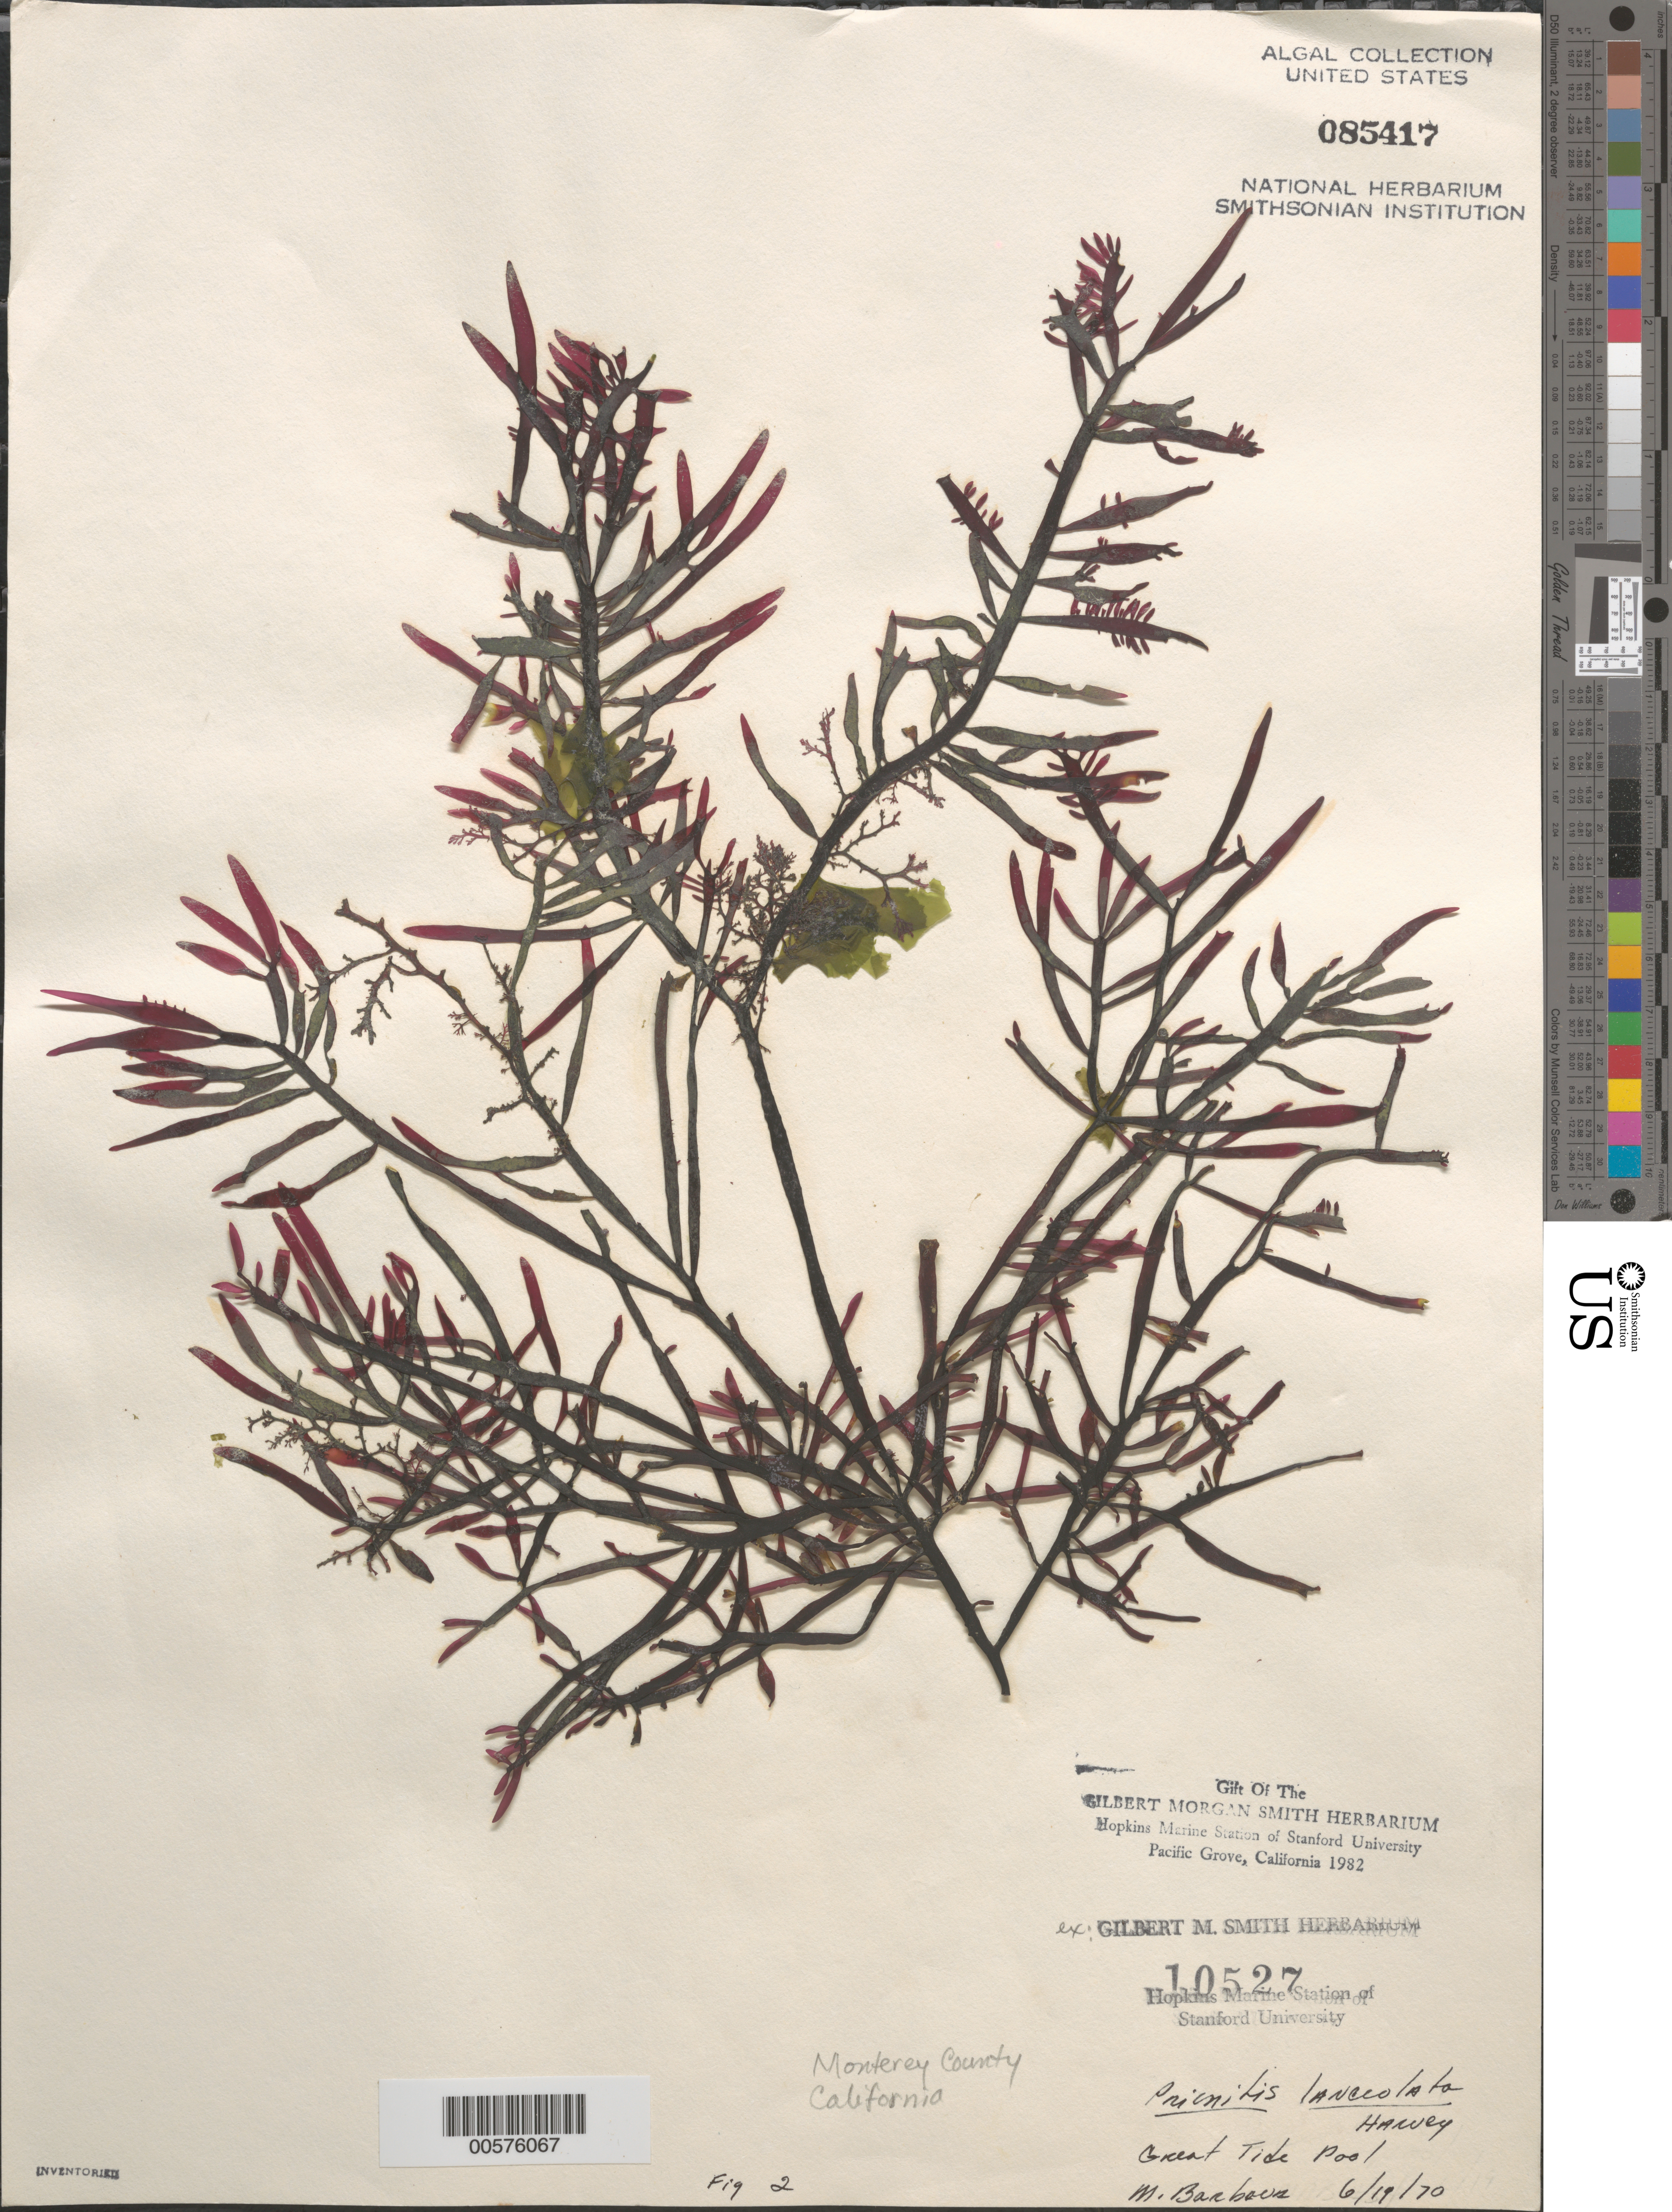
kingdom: Plantae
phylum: Rhodophyta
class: Florideophyceae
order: Cryptonemiales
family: Cryptonemiaceae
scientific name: Prionitis lanceolata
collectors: M. Barbour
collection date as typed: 19 Jun 1970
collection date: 1970-06-19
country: United States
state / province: California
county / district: Monterey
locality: Point Pinos, Great Tide Pool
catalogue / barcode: US 85417